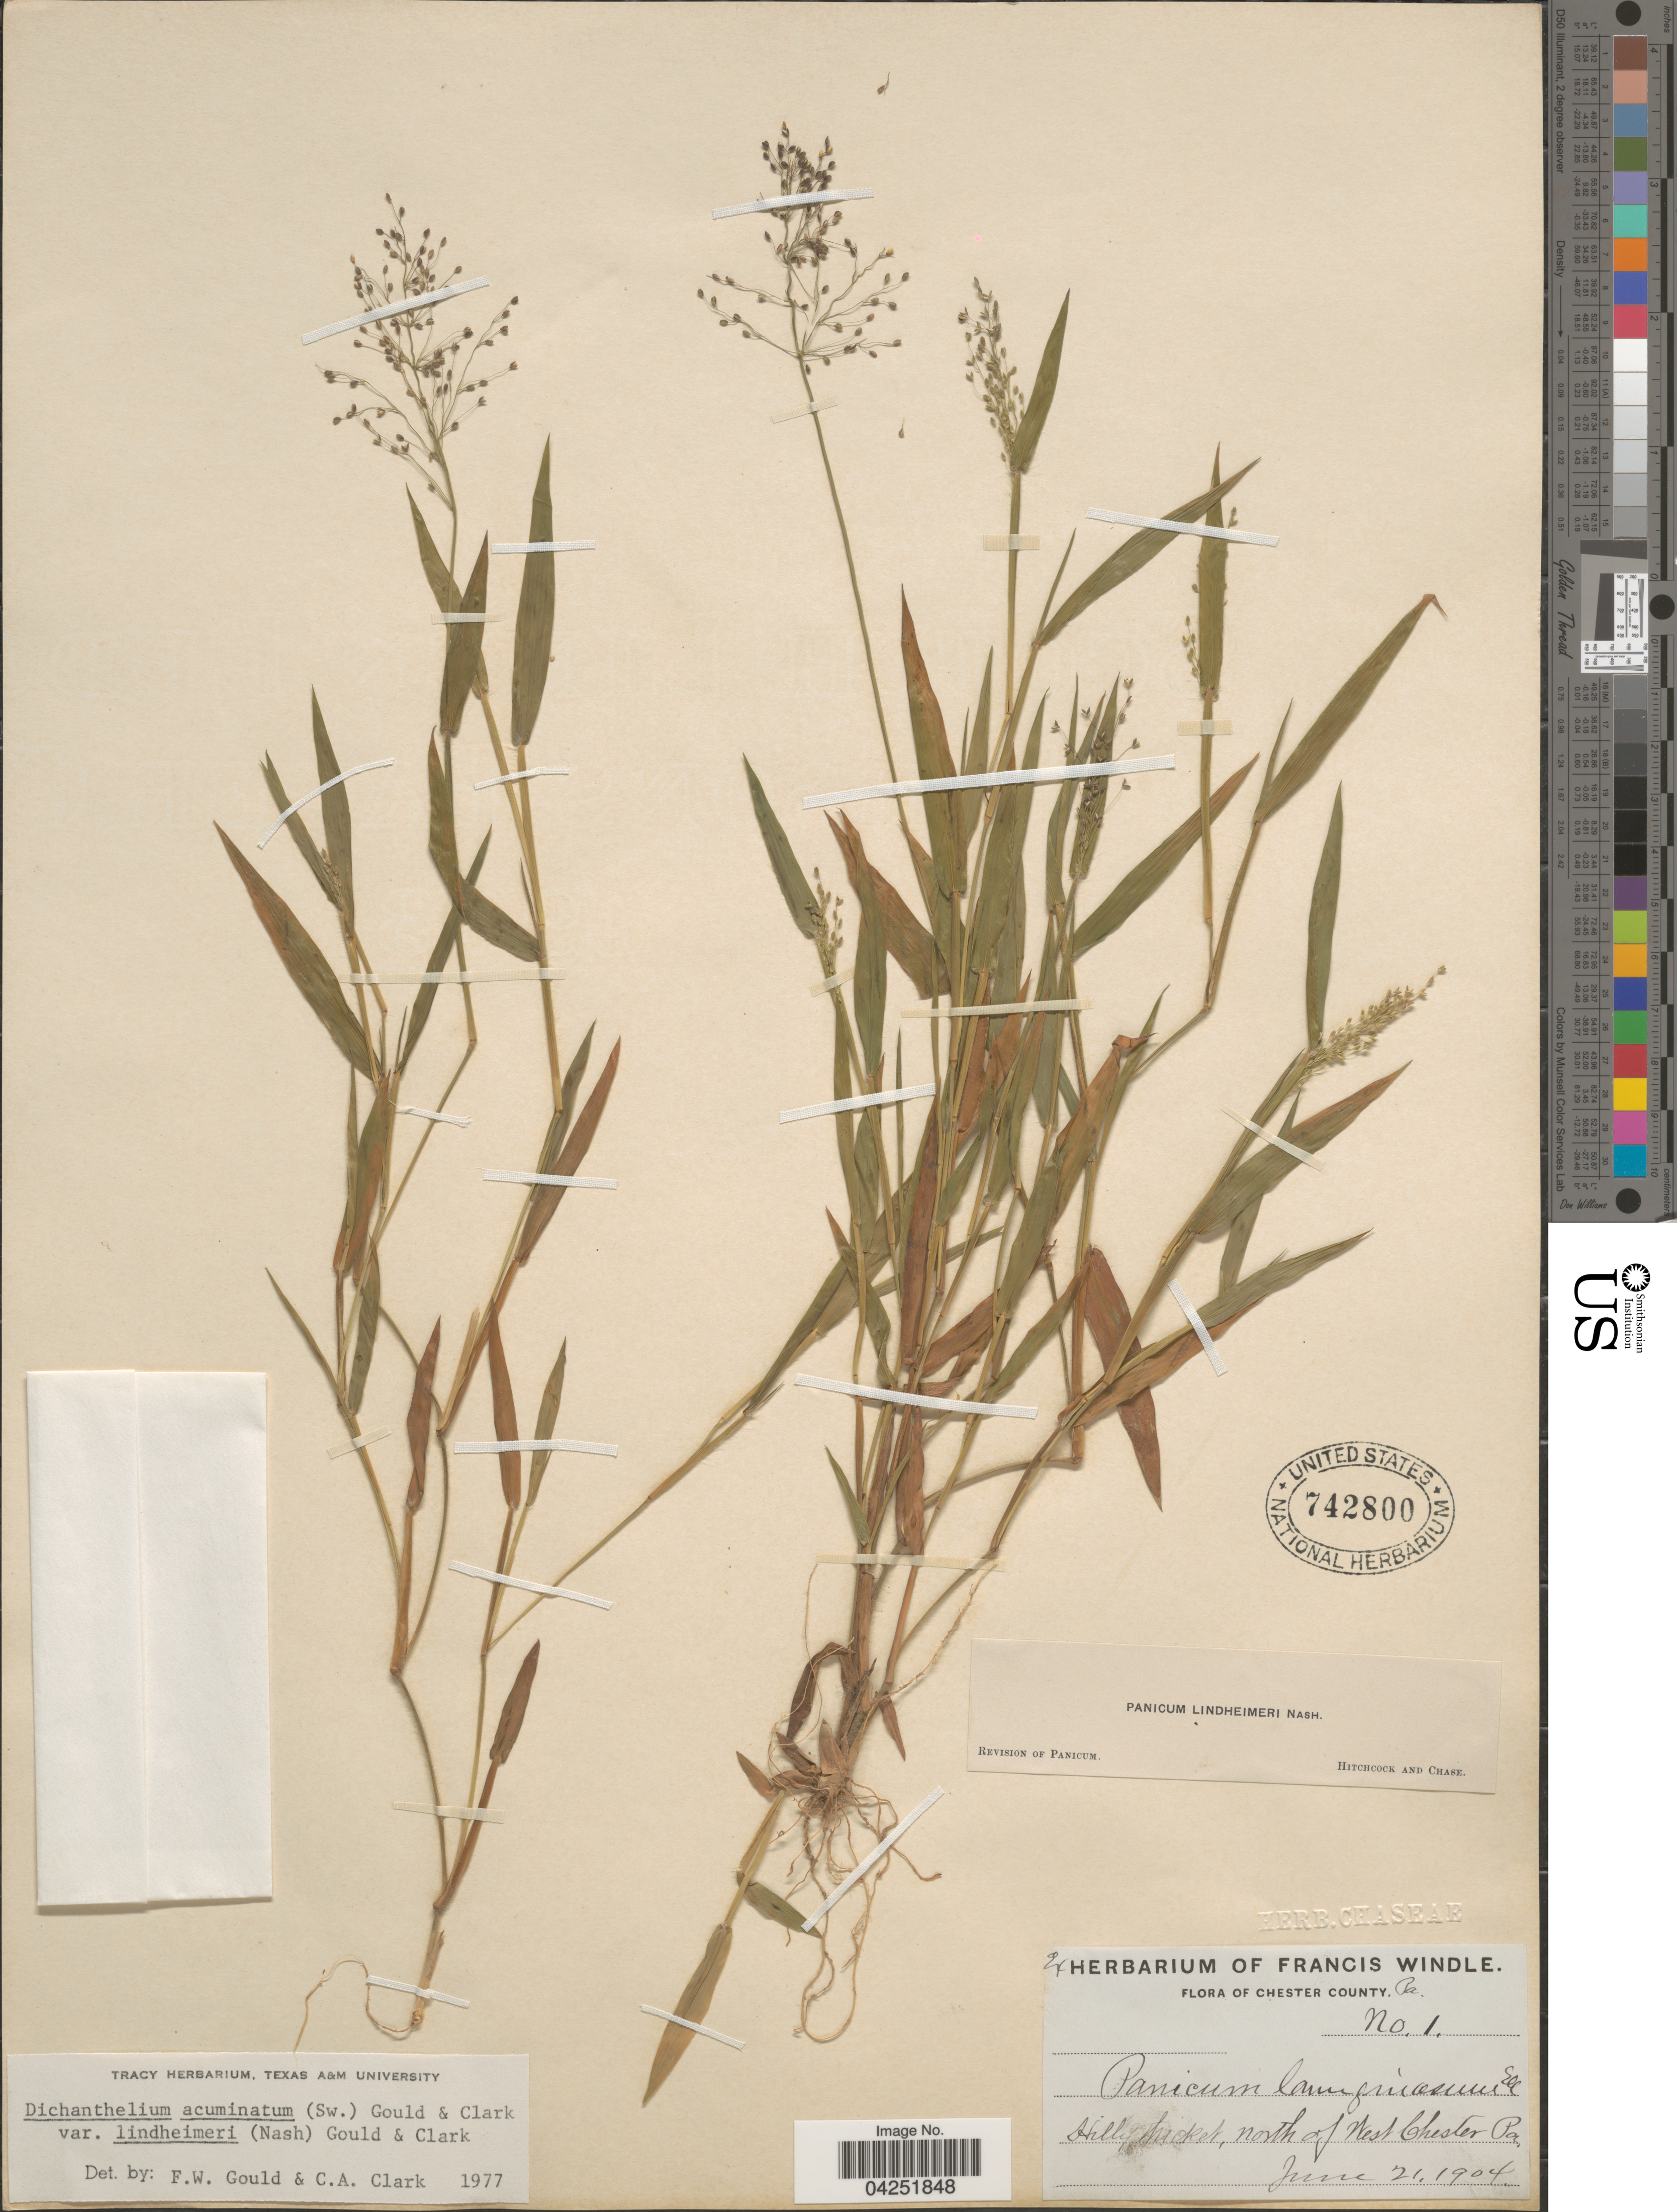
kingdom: Plantae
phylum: Tracheophyta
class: Liliopsida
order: Poales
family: Poaceae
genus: Dichanthelium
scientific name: Dichanthelium acuminatum var. lindheimeri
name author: (Nash) Gould & C.A. Clark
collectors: ex herb. F. Windle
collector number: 1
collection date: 1904-06-21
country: United States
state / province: Pennsylvania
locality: Chester County. Hilly thicket, north of West Chester.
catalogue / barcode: US 742800